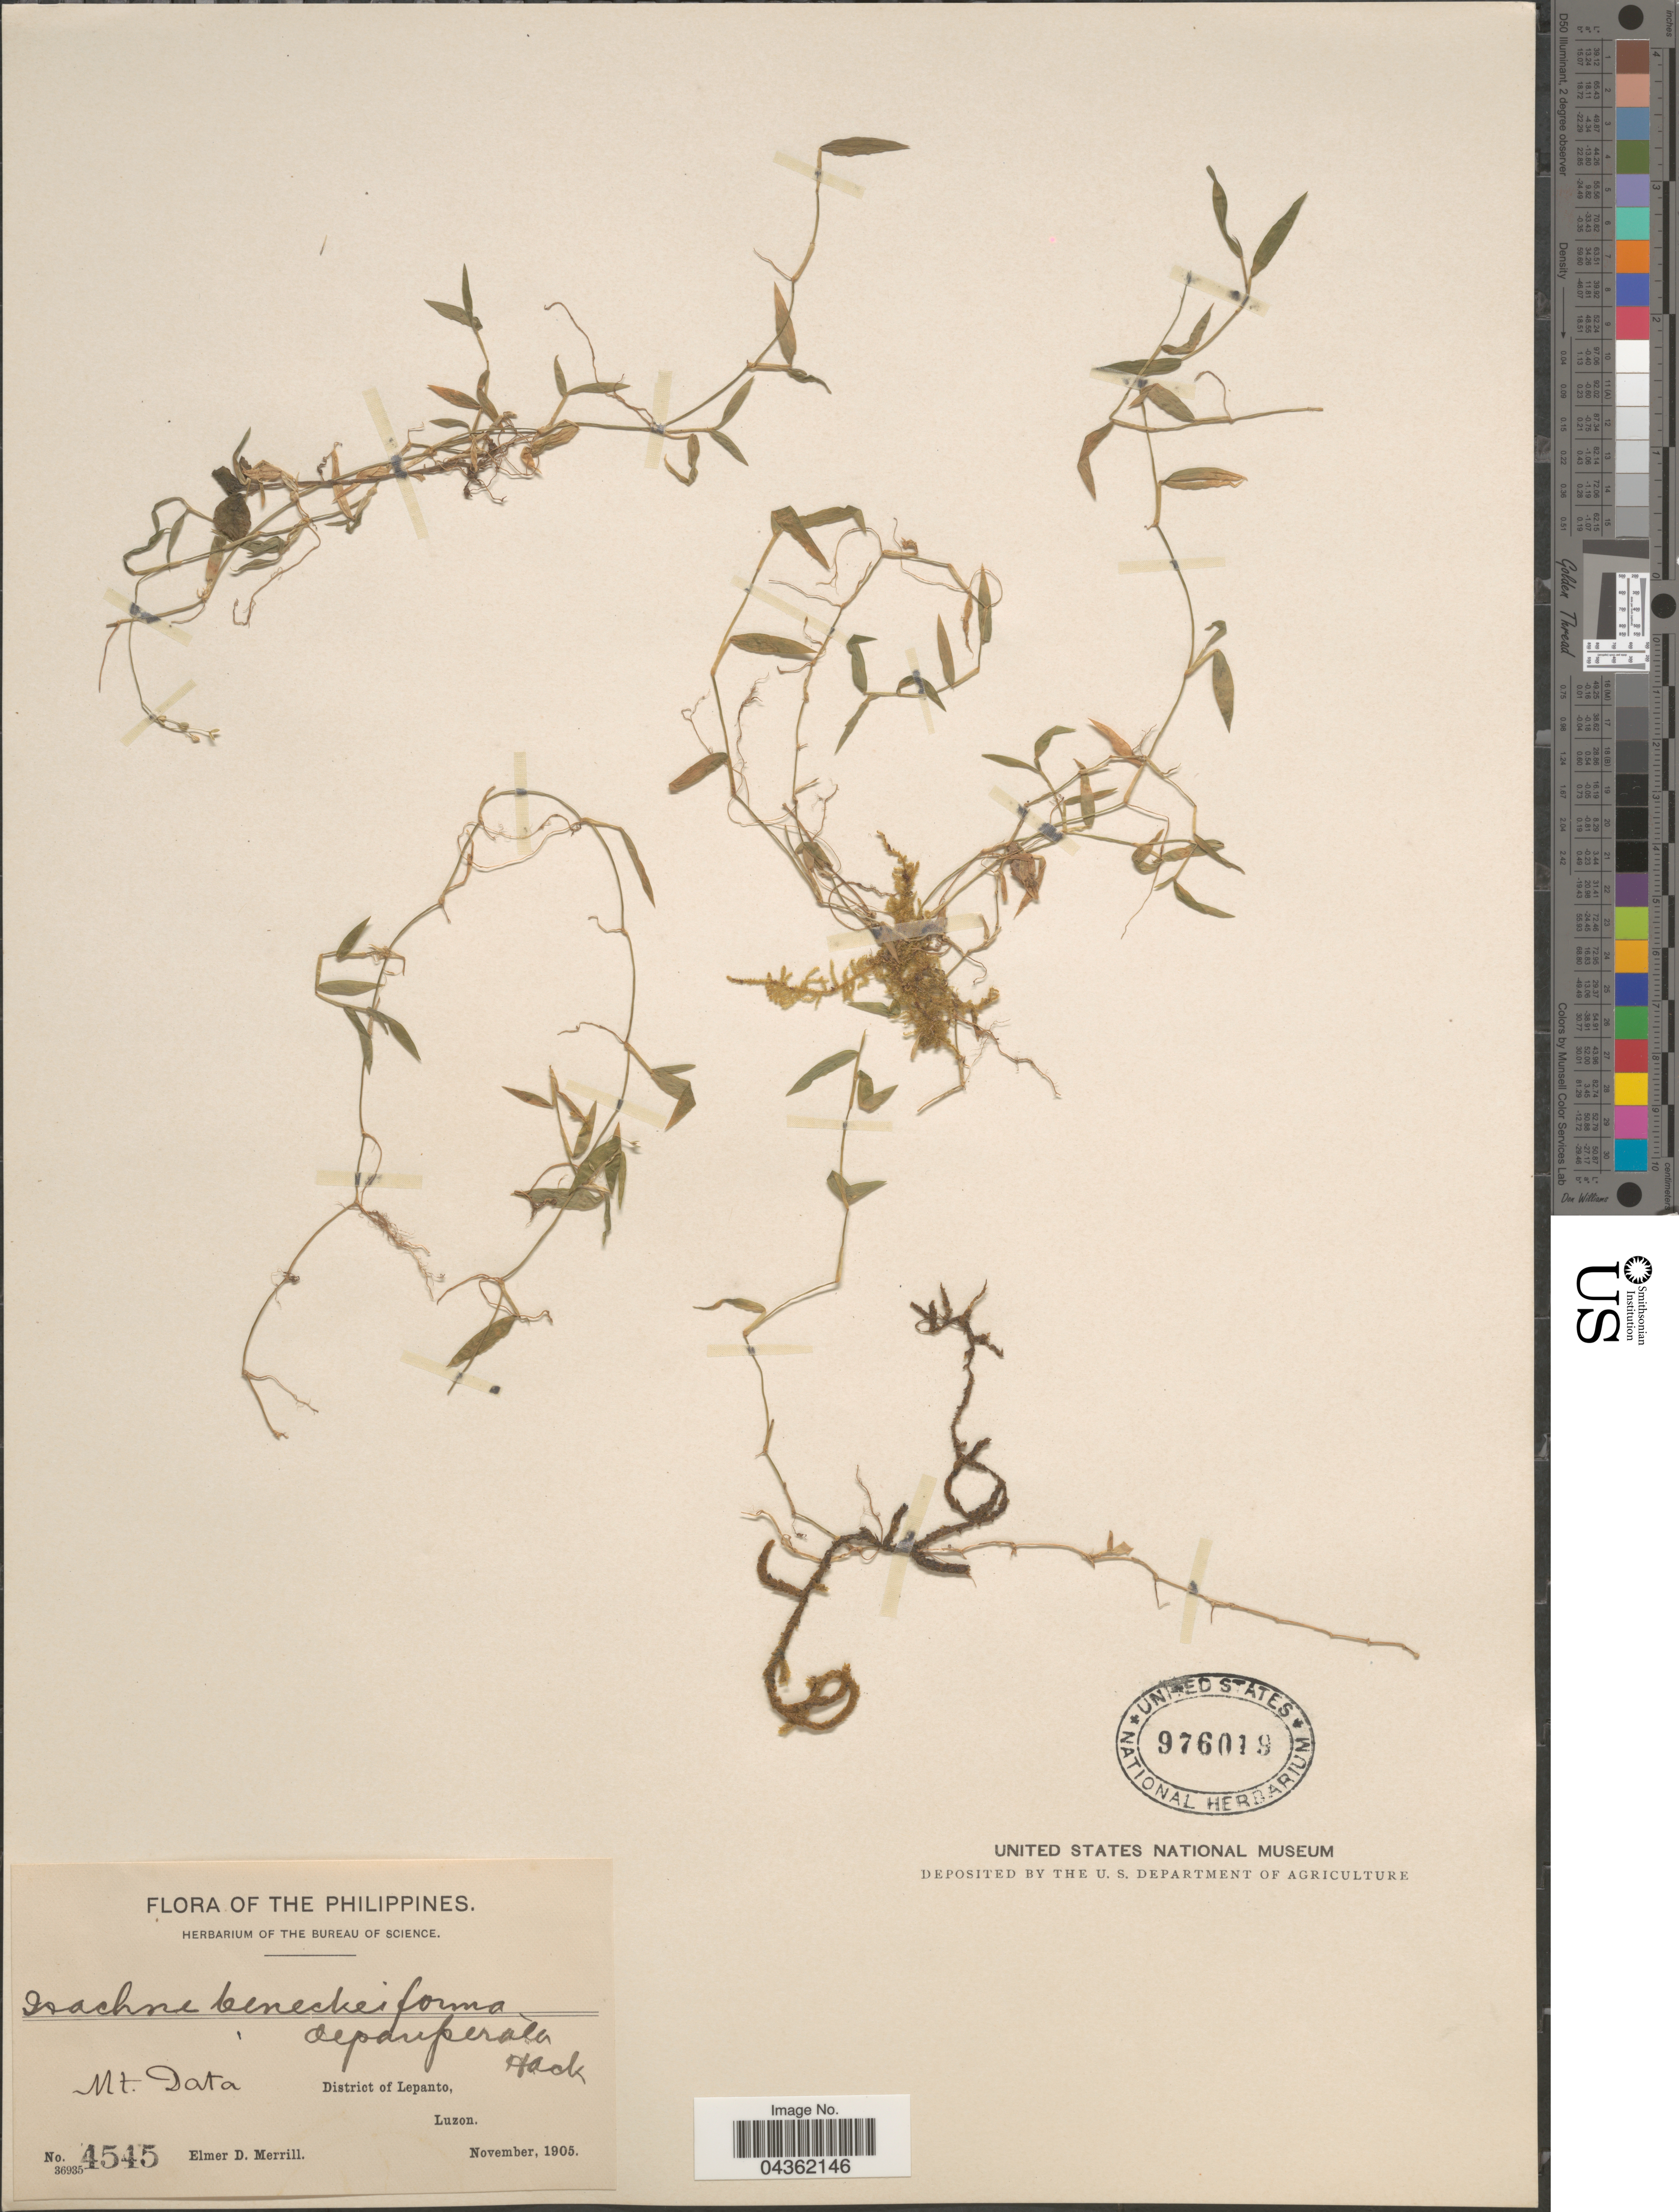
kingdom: Plantae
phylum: Tracheophyta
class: Liliopsida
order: Poales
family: Poaceae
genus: Isachne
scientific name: Isachne myosotis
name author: Nees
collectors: E. D. Merrill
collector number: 4545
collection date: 1905-11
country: Philippines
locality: Mt. Data. District of Lepanto, Luzon.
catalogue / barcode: US 976019